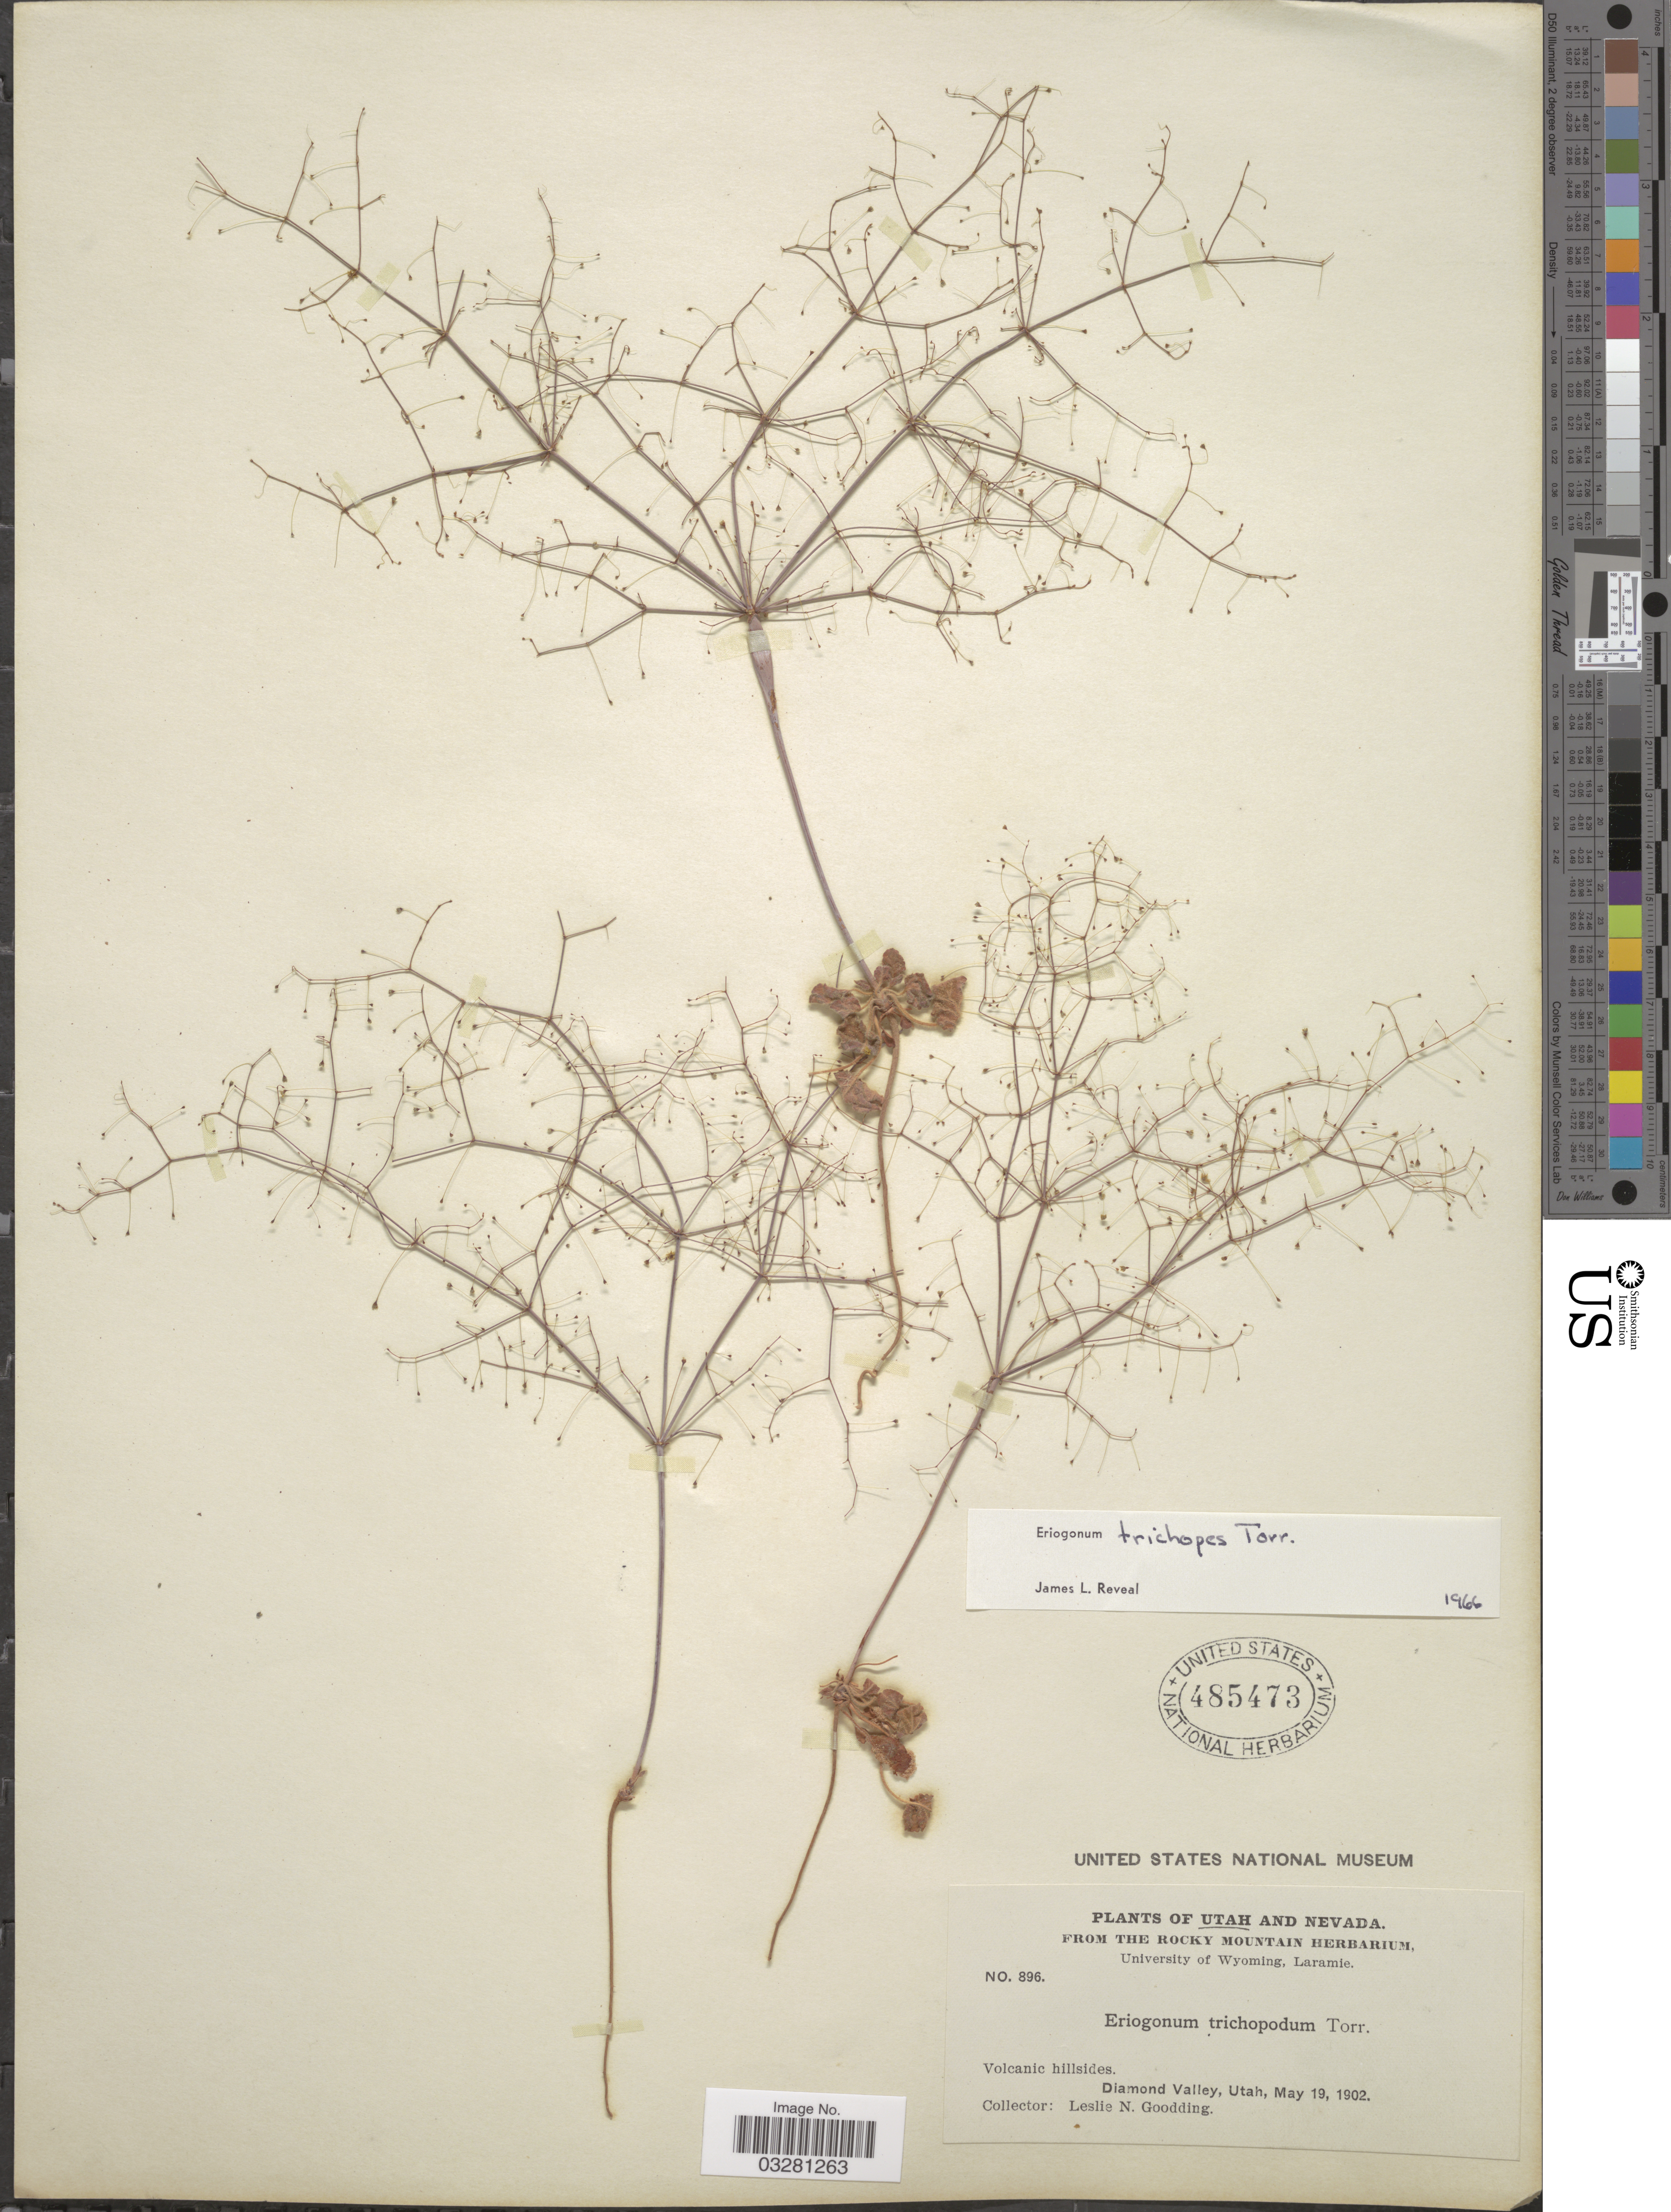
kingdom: Plantae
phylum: Tracheophyta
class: Magnoliopsida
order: Caryophyllales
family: Polygonaceae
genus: Eriogonum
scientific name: Eriogonum trichopes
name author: Torr.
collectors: L. N. Goodding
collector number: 896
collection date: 1902-05-19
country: United States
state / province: Utah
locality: Diamond Valley.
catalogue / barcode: US 485473